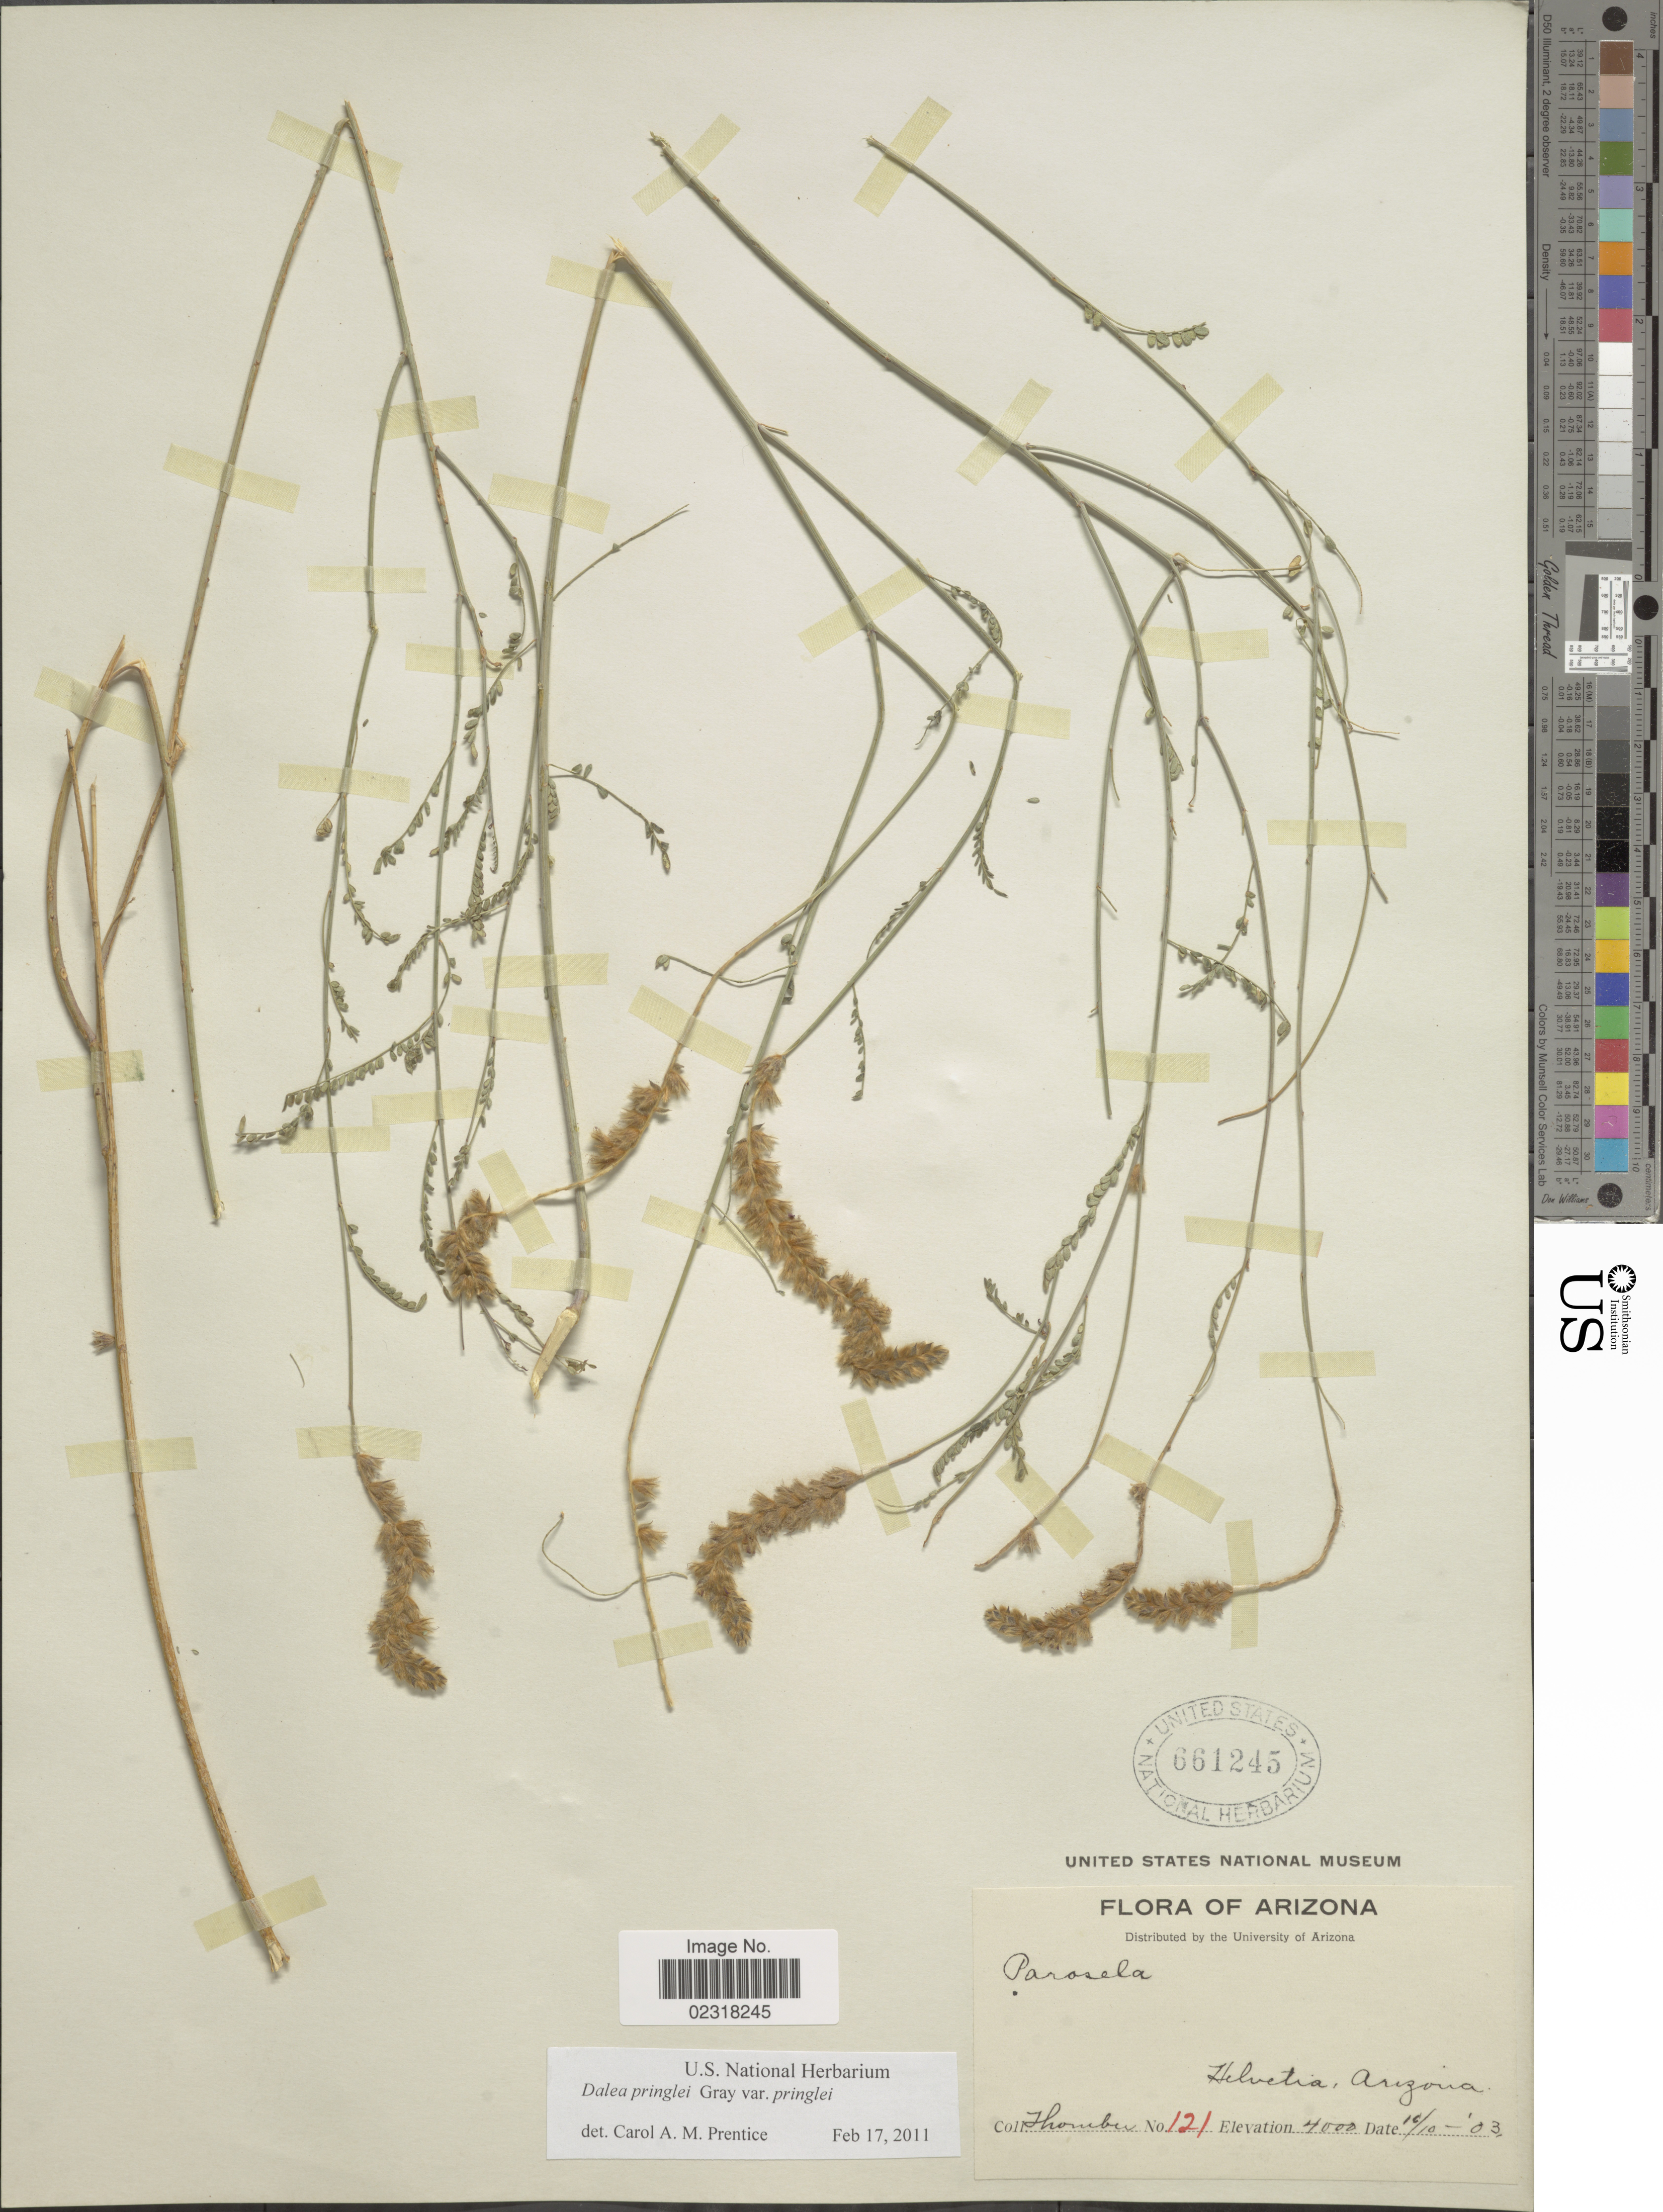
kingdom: Plantae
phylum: Tracheophyta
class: Magnoliopsida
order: Fabales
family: Fabaceae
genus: Dalea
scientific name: Dalea pringlei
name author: A. Gray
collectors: J. Thornber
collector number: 121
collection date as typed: Transcribed d/m/y: 10/10/3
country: United States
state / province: Arizona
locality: Helvetia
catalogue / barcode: US 661245